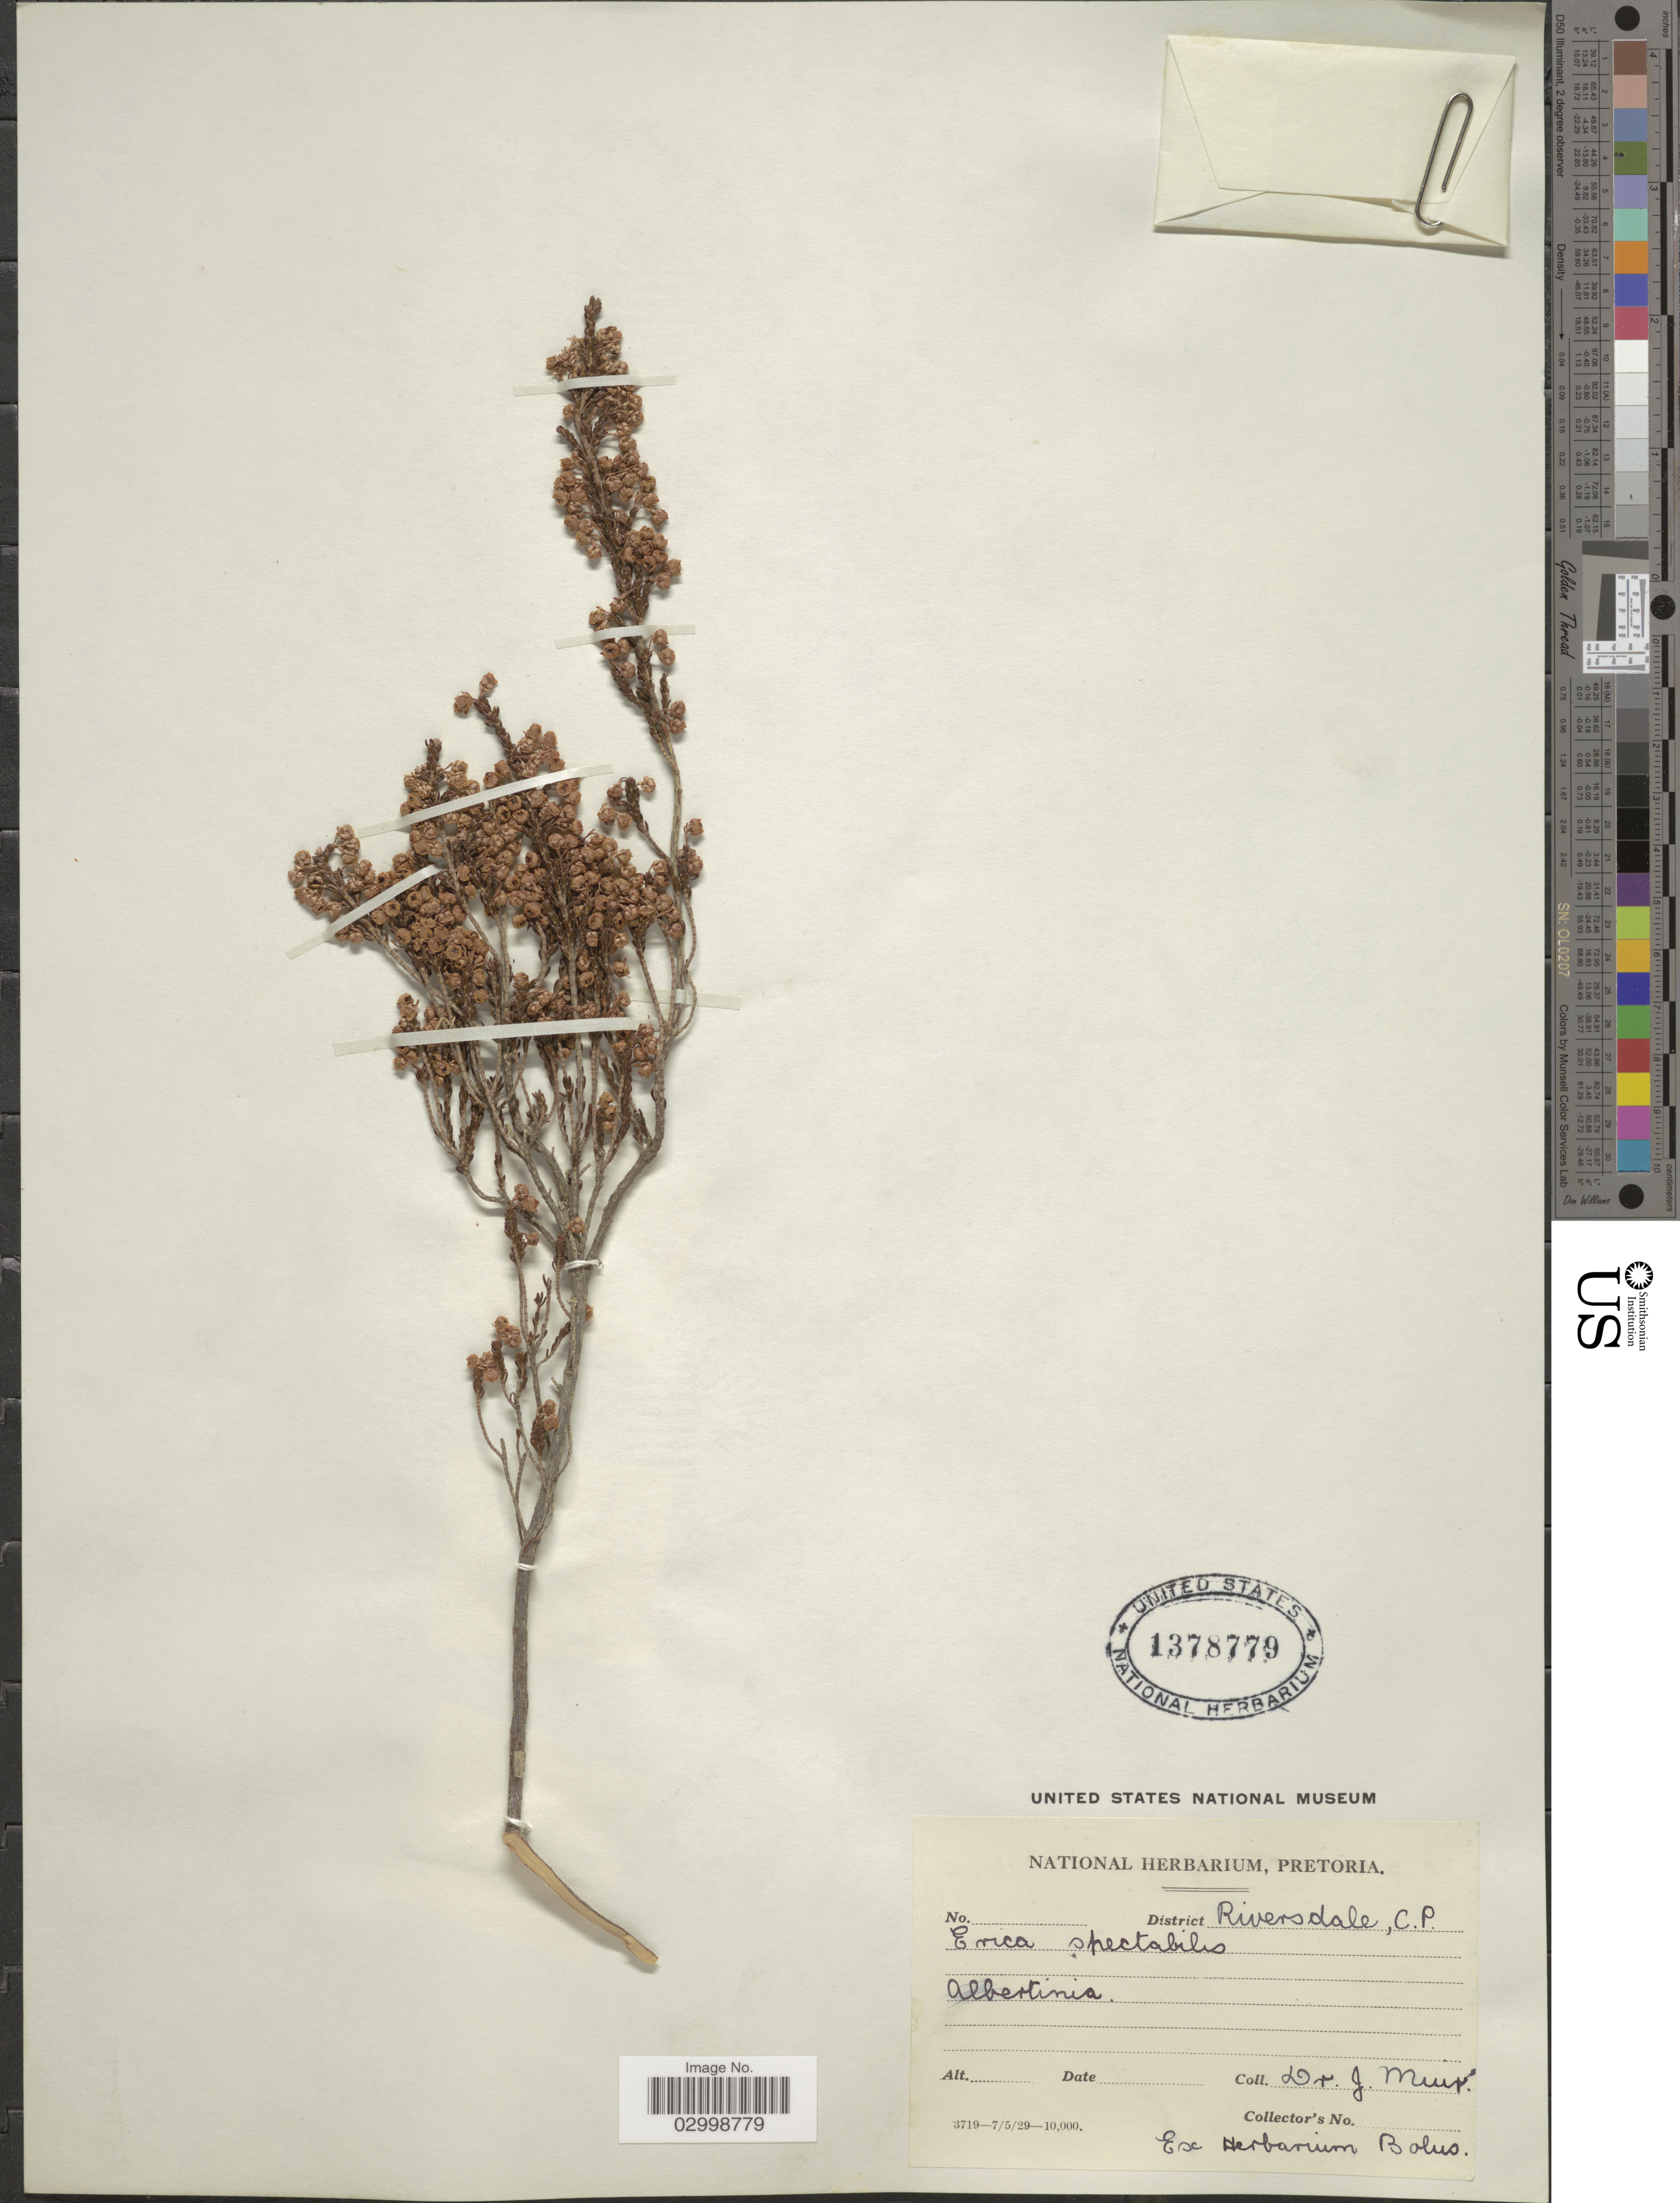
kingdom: Plantae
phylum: Tracheophyta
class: Magnoliopsida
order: Ericales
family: Ericaceae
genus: Erica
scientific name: Erica spectabilis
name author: Klotzsch ex Benth.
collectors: J. Muir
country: South Africa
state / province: Western Cape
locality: District Riverdale, C. P. Albertinia.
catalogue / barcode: US 1378779